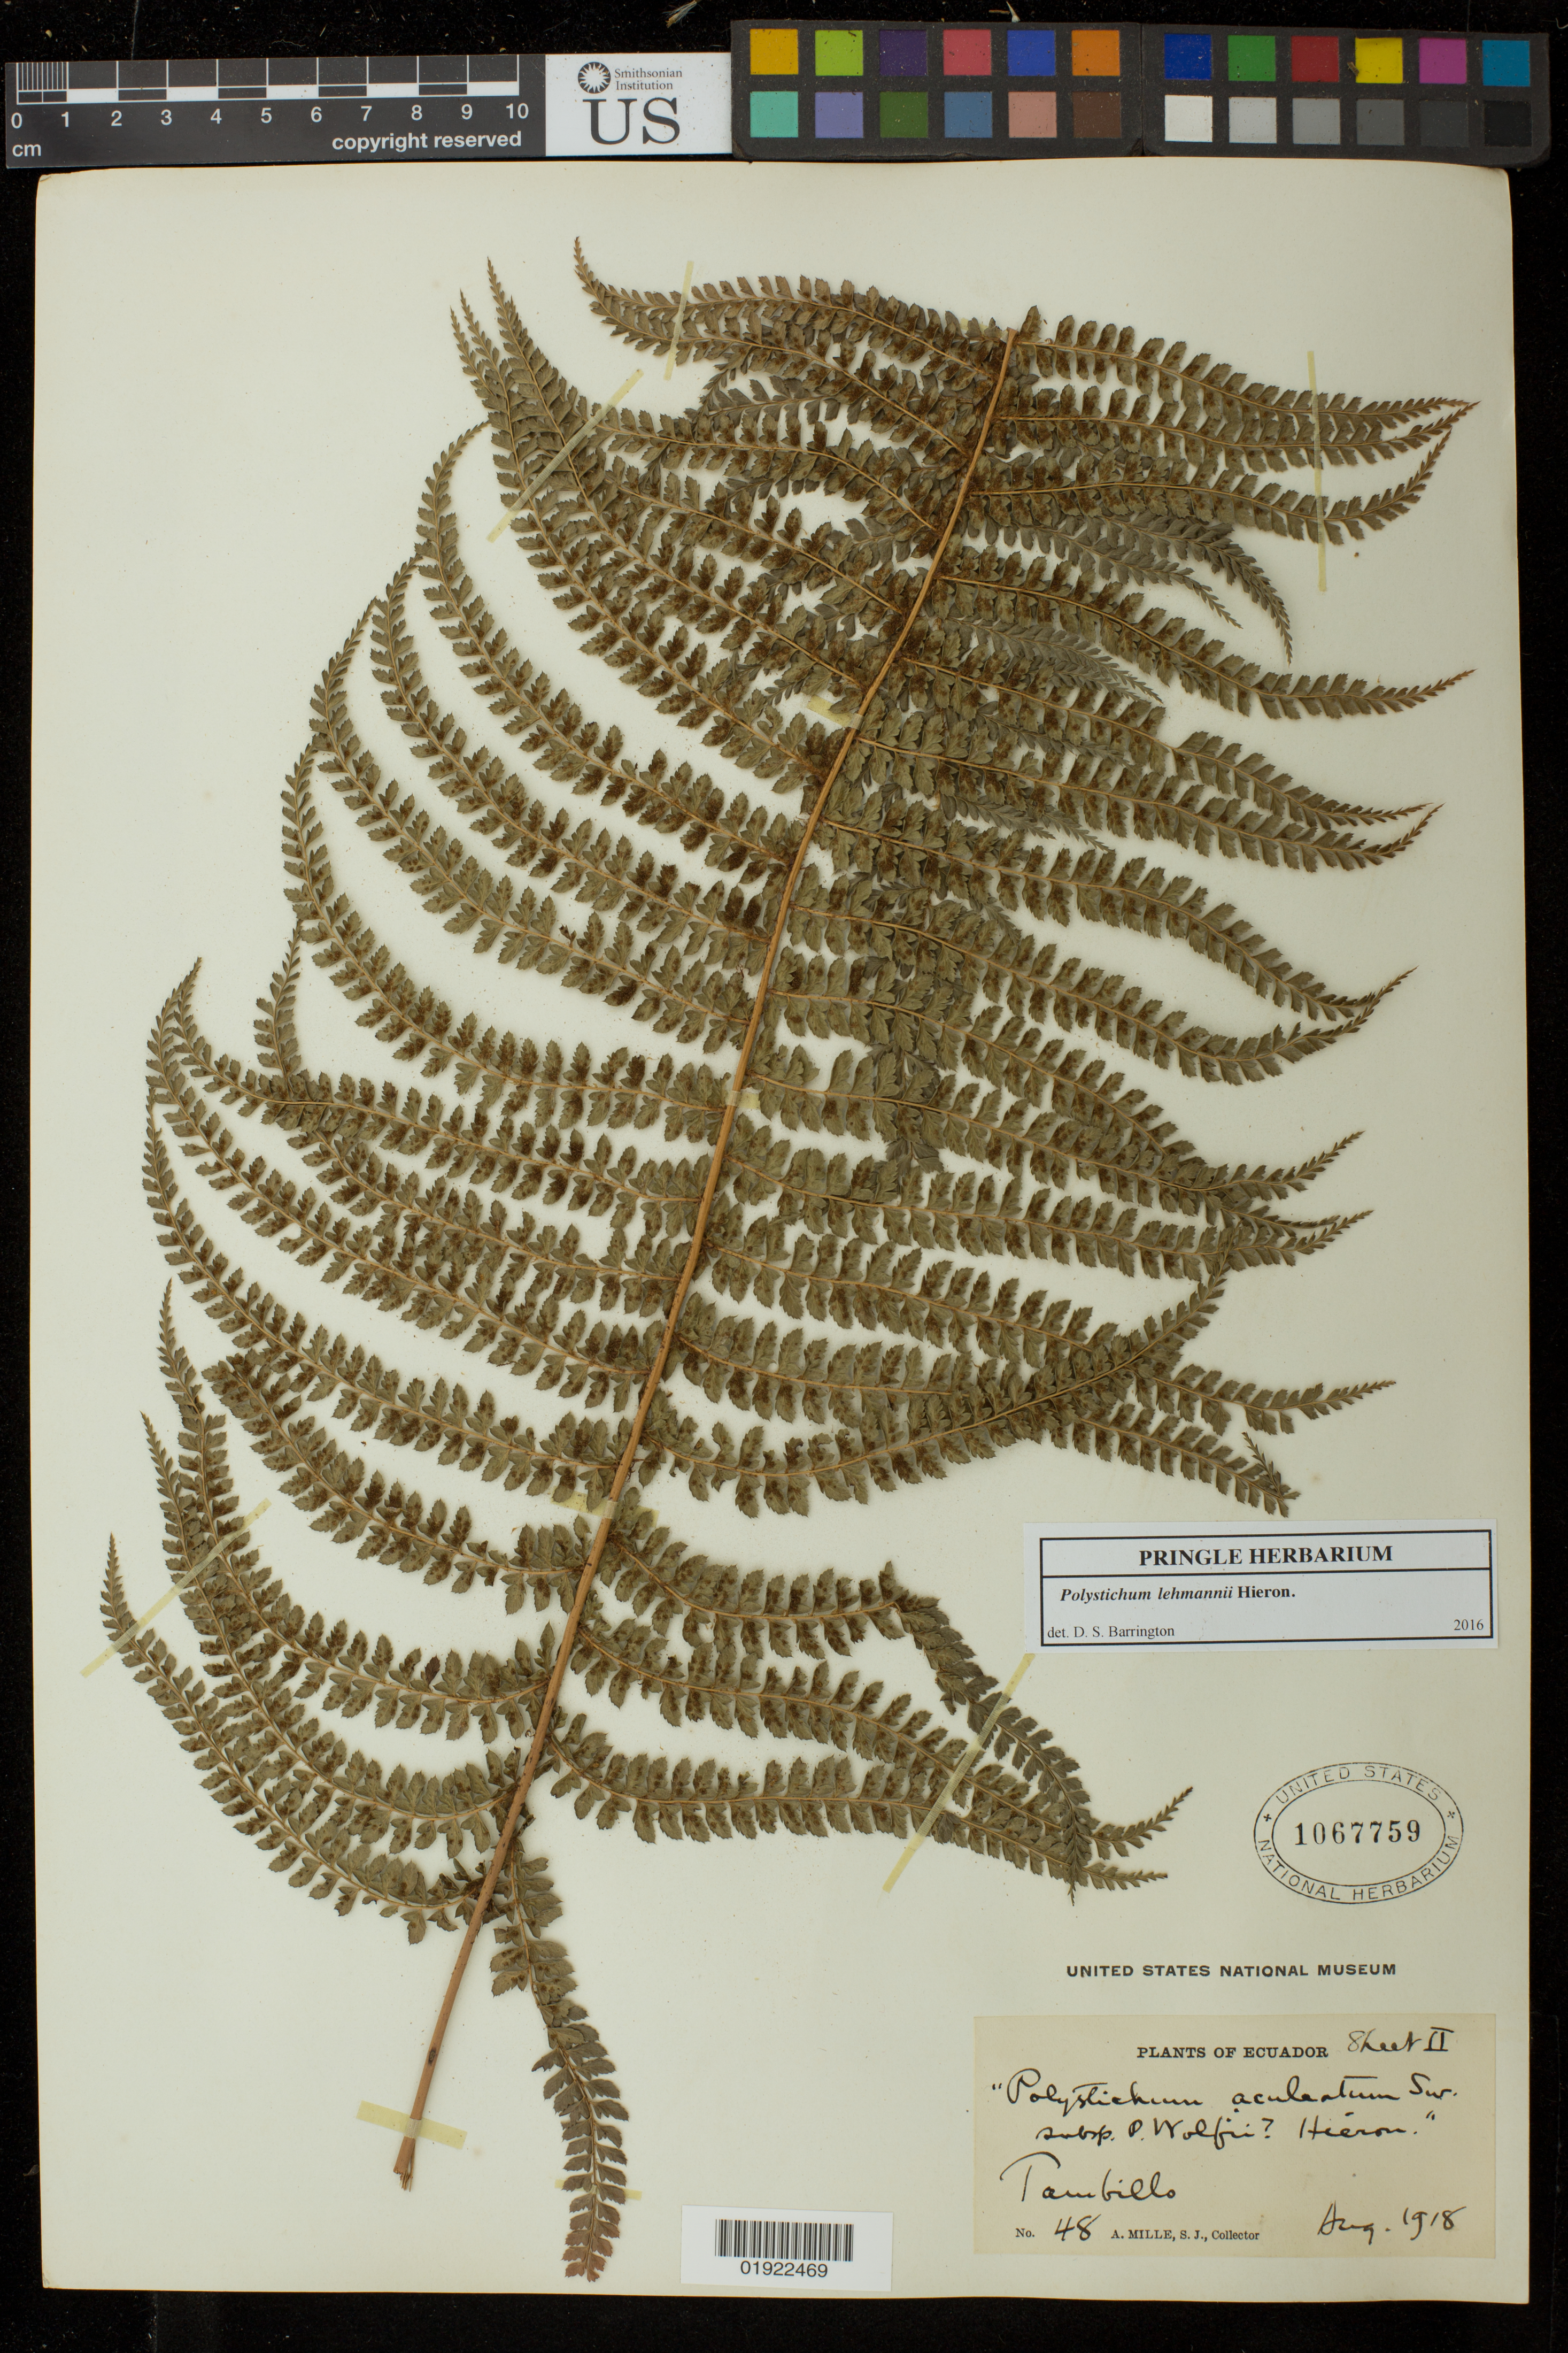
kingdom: Plantae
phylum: Tracheophyta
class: Polypodiopsida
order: Polypodiales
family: Dryopteridaceae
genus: Polystichum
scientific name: Polystichum lehmannii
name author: Hieron.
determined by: Barrington, D. S., Curator (VT), University of Vermont (UNITED STATES)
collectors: A. Mille S.J.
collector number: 48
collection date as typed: Aug 1918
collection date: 1918-08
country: Ecuador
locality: Tambillo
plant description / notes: Sheet II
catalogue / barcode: US 1067759